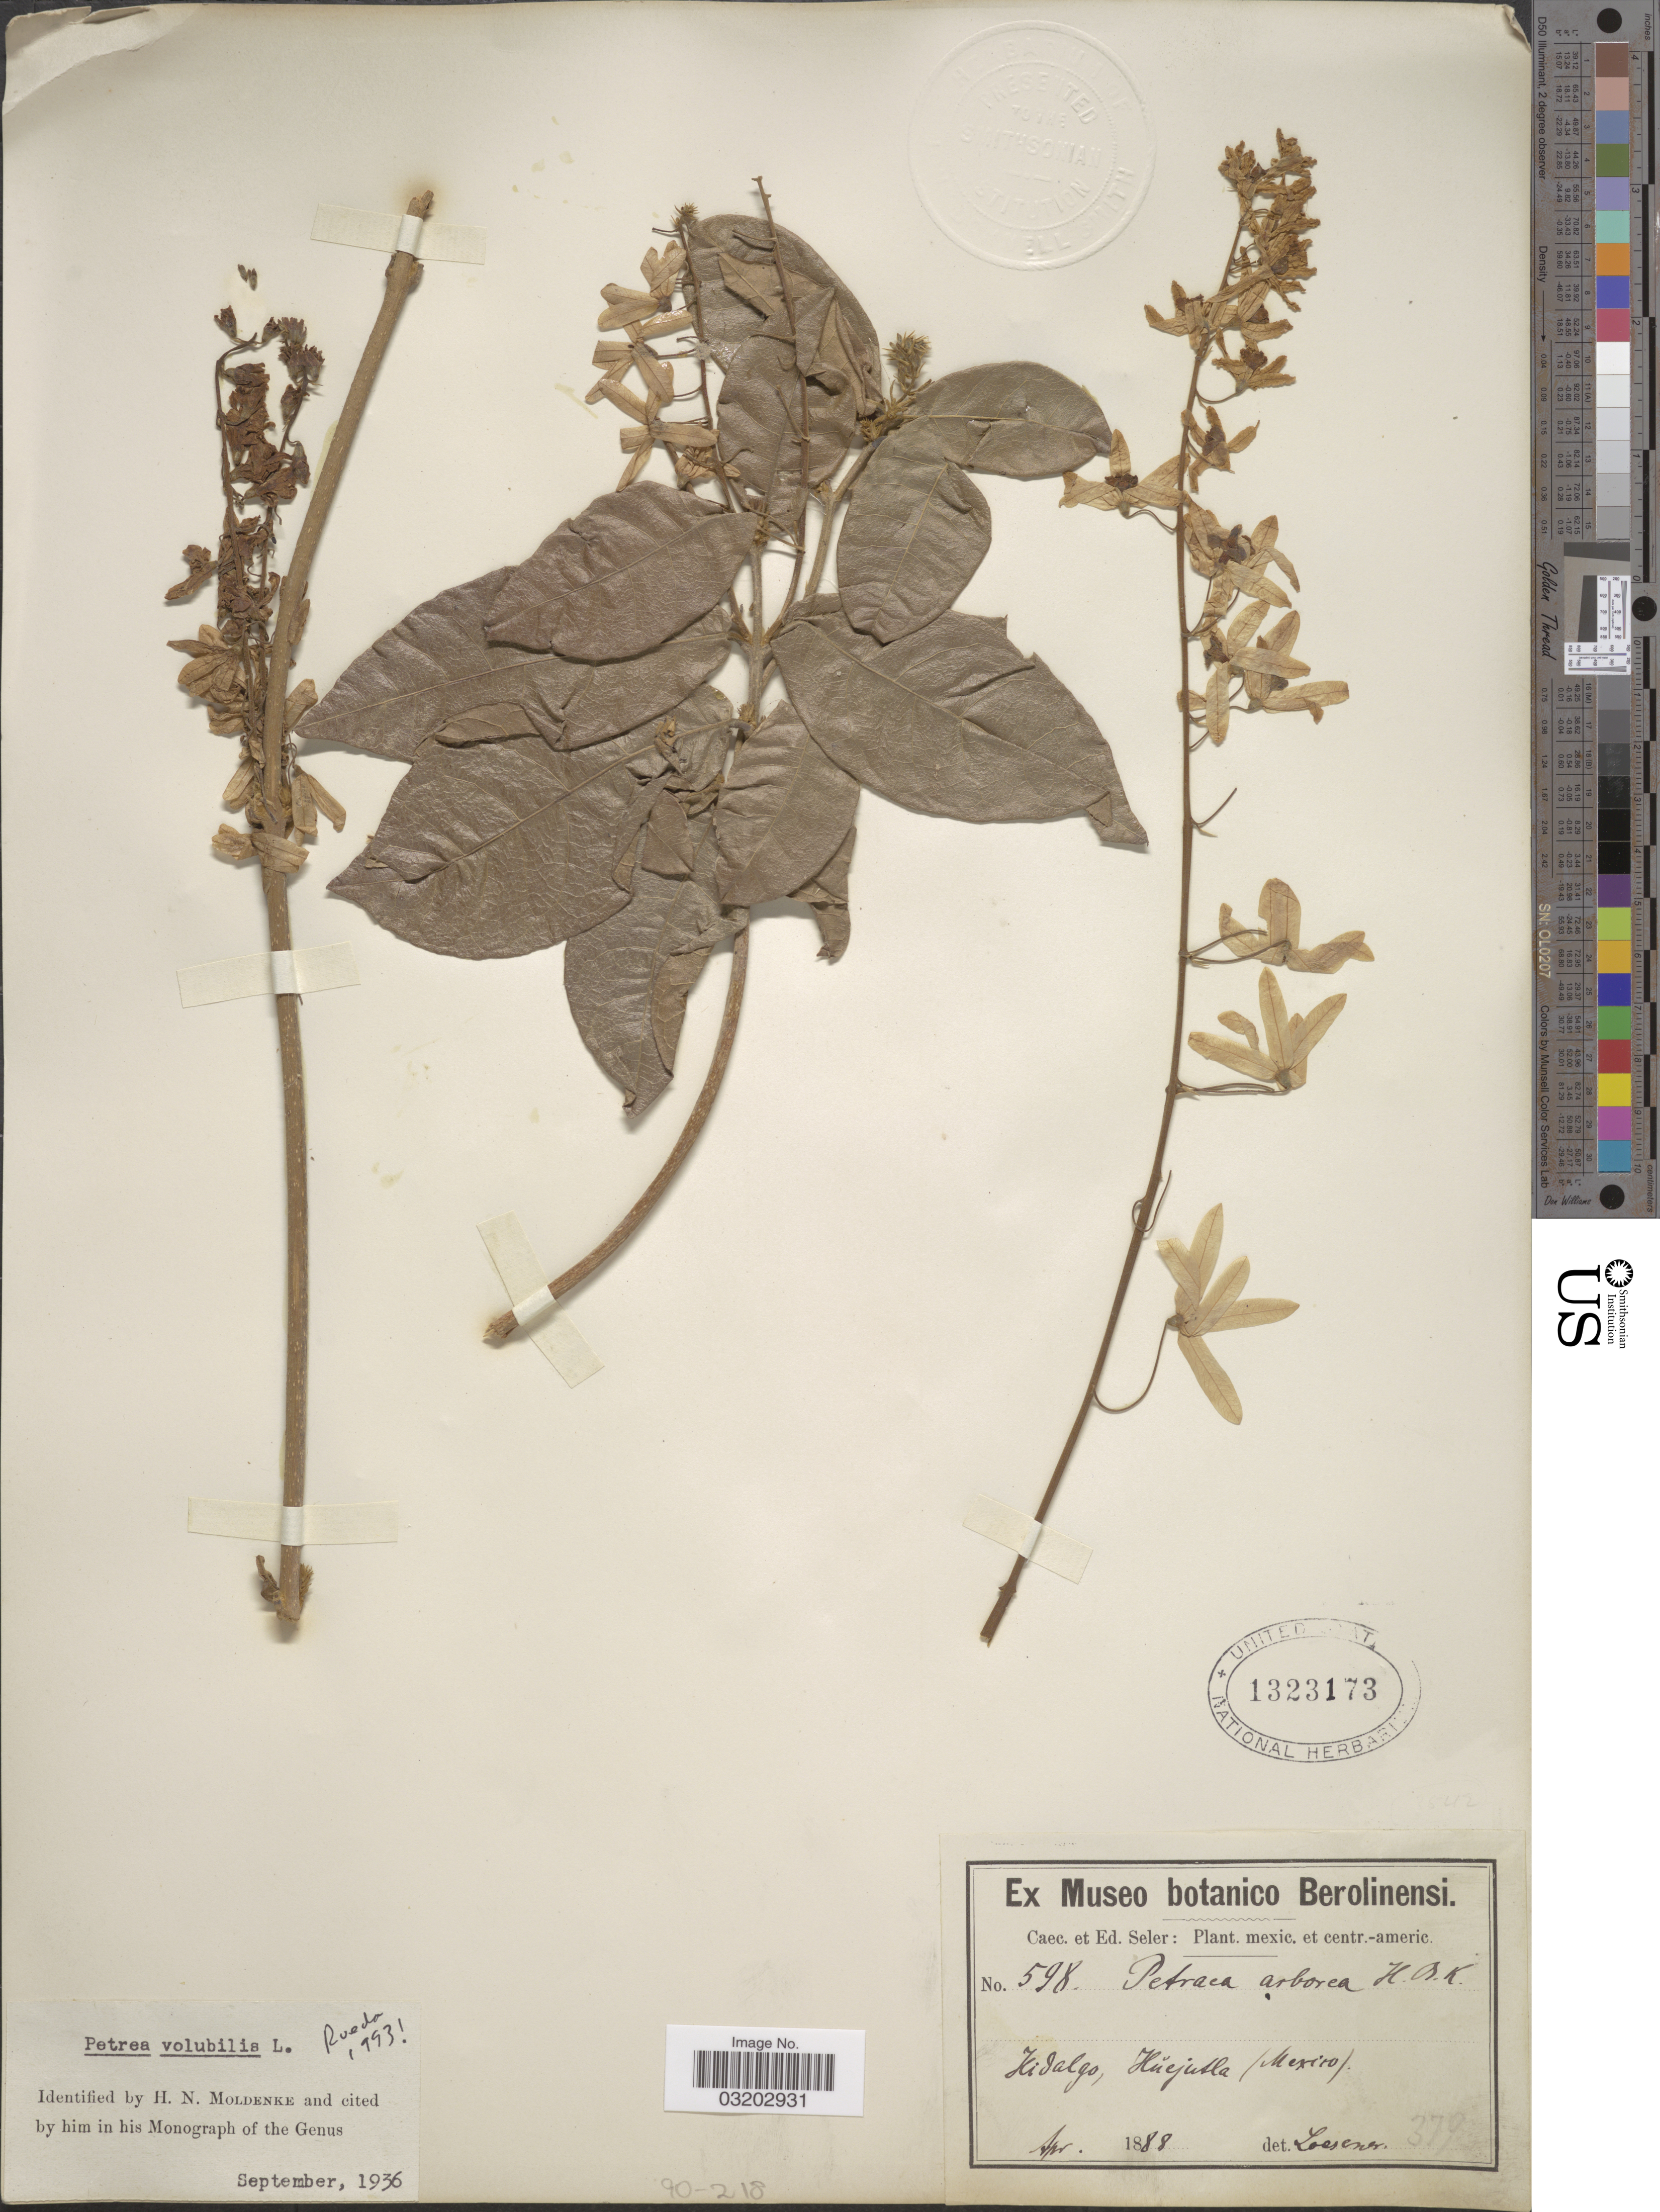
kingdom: Plantae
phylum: Tracheophyta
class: Magnoliopsida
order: Lamiales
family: Verbenaceae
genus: Petrea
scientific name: Petrea volubilis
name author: L.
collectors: ex Caec. et Ed Seler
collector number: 598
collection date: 1888-04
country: Mexico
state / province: Hidalgo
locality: Hüejutla.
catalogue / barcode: US 1323173